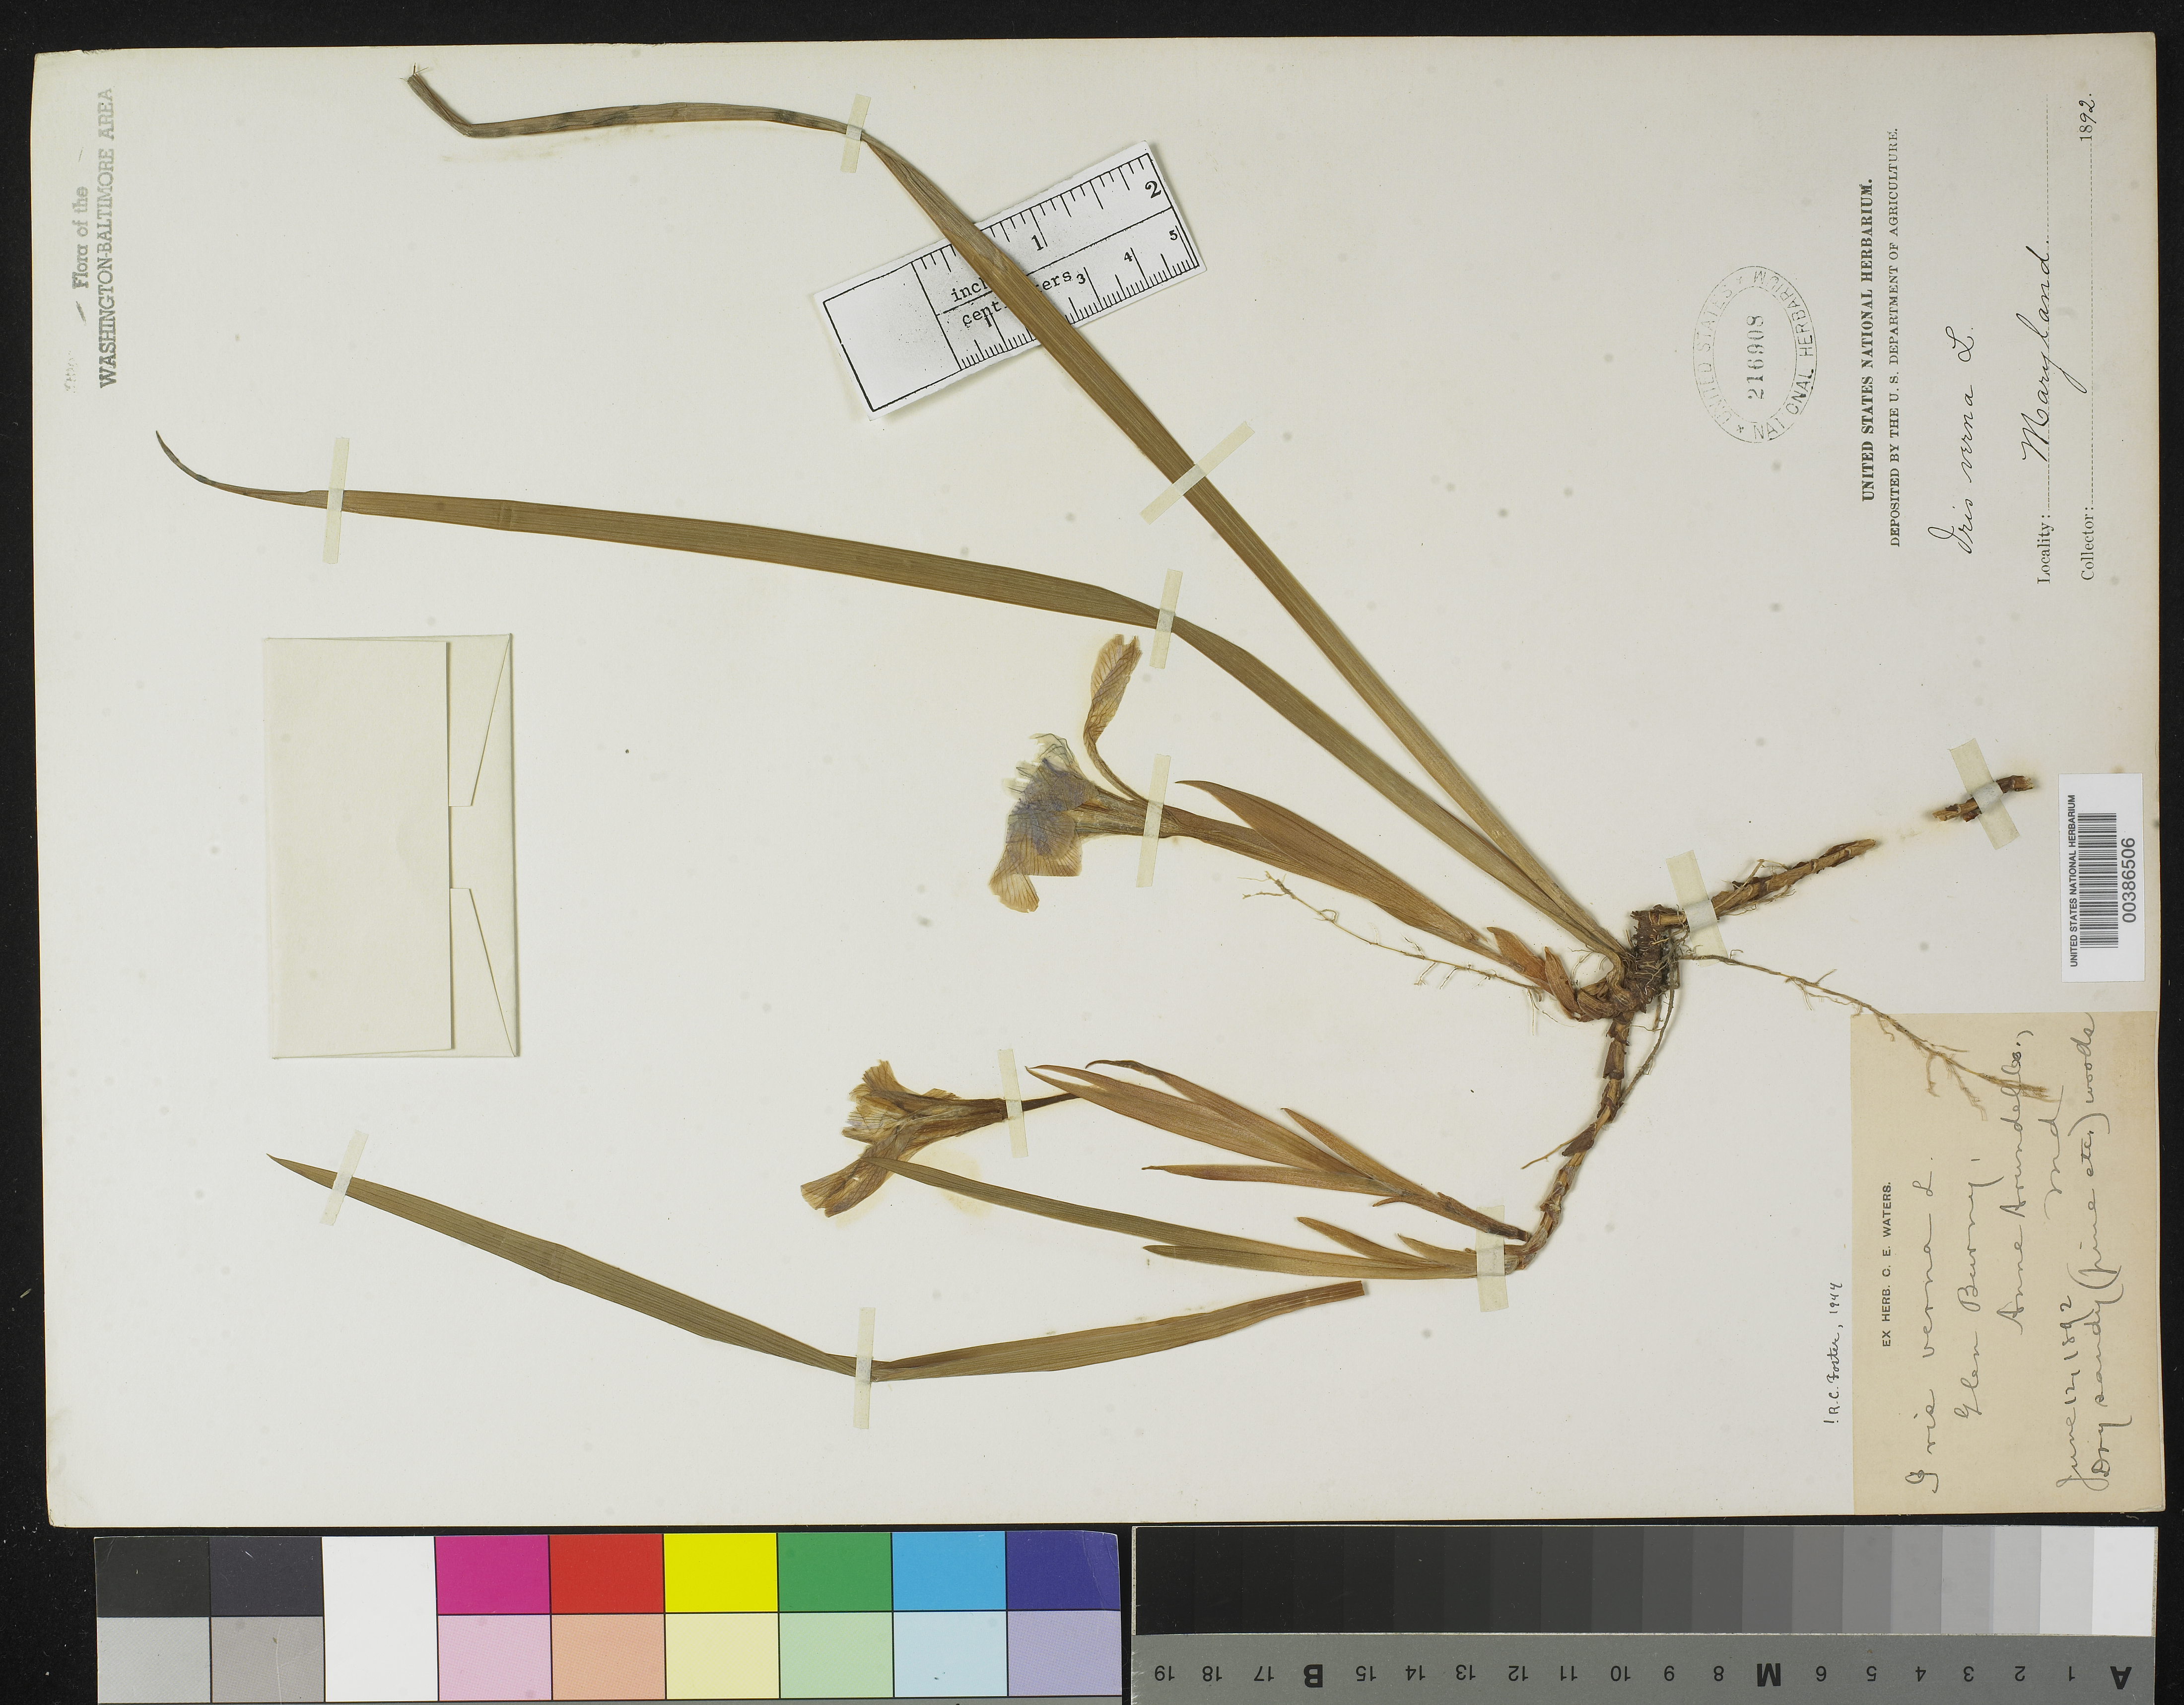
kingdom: Plantae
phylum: Tracheophyta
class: Liliopsida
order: Asparagales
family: Iridaceae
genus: Iris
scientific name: Iris verna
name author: L.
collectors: C. Walters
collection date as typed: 12 Jun 1892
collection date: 1892-06-12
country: United States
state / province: Maryland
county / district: Anne Arundel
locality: Glen Burnie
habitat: Dry sandy pine woods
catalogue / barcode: US 216908